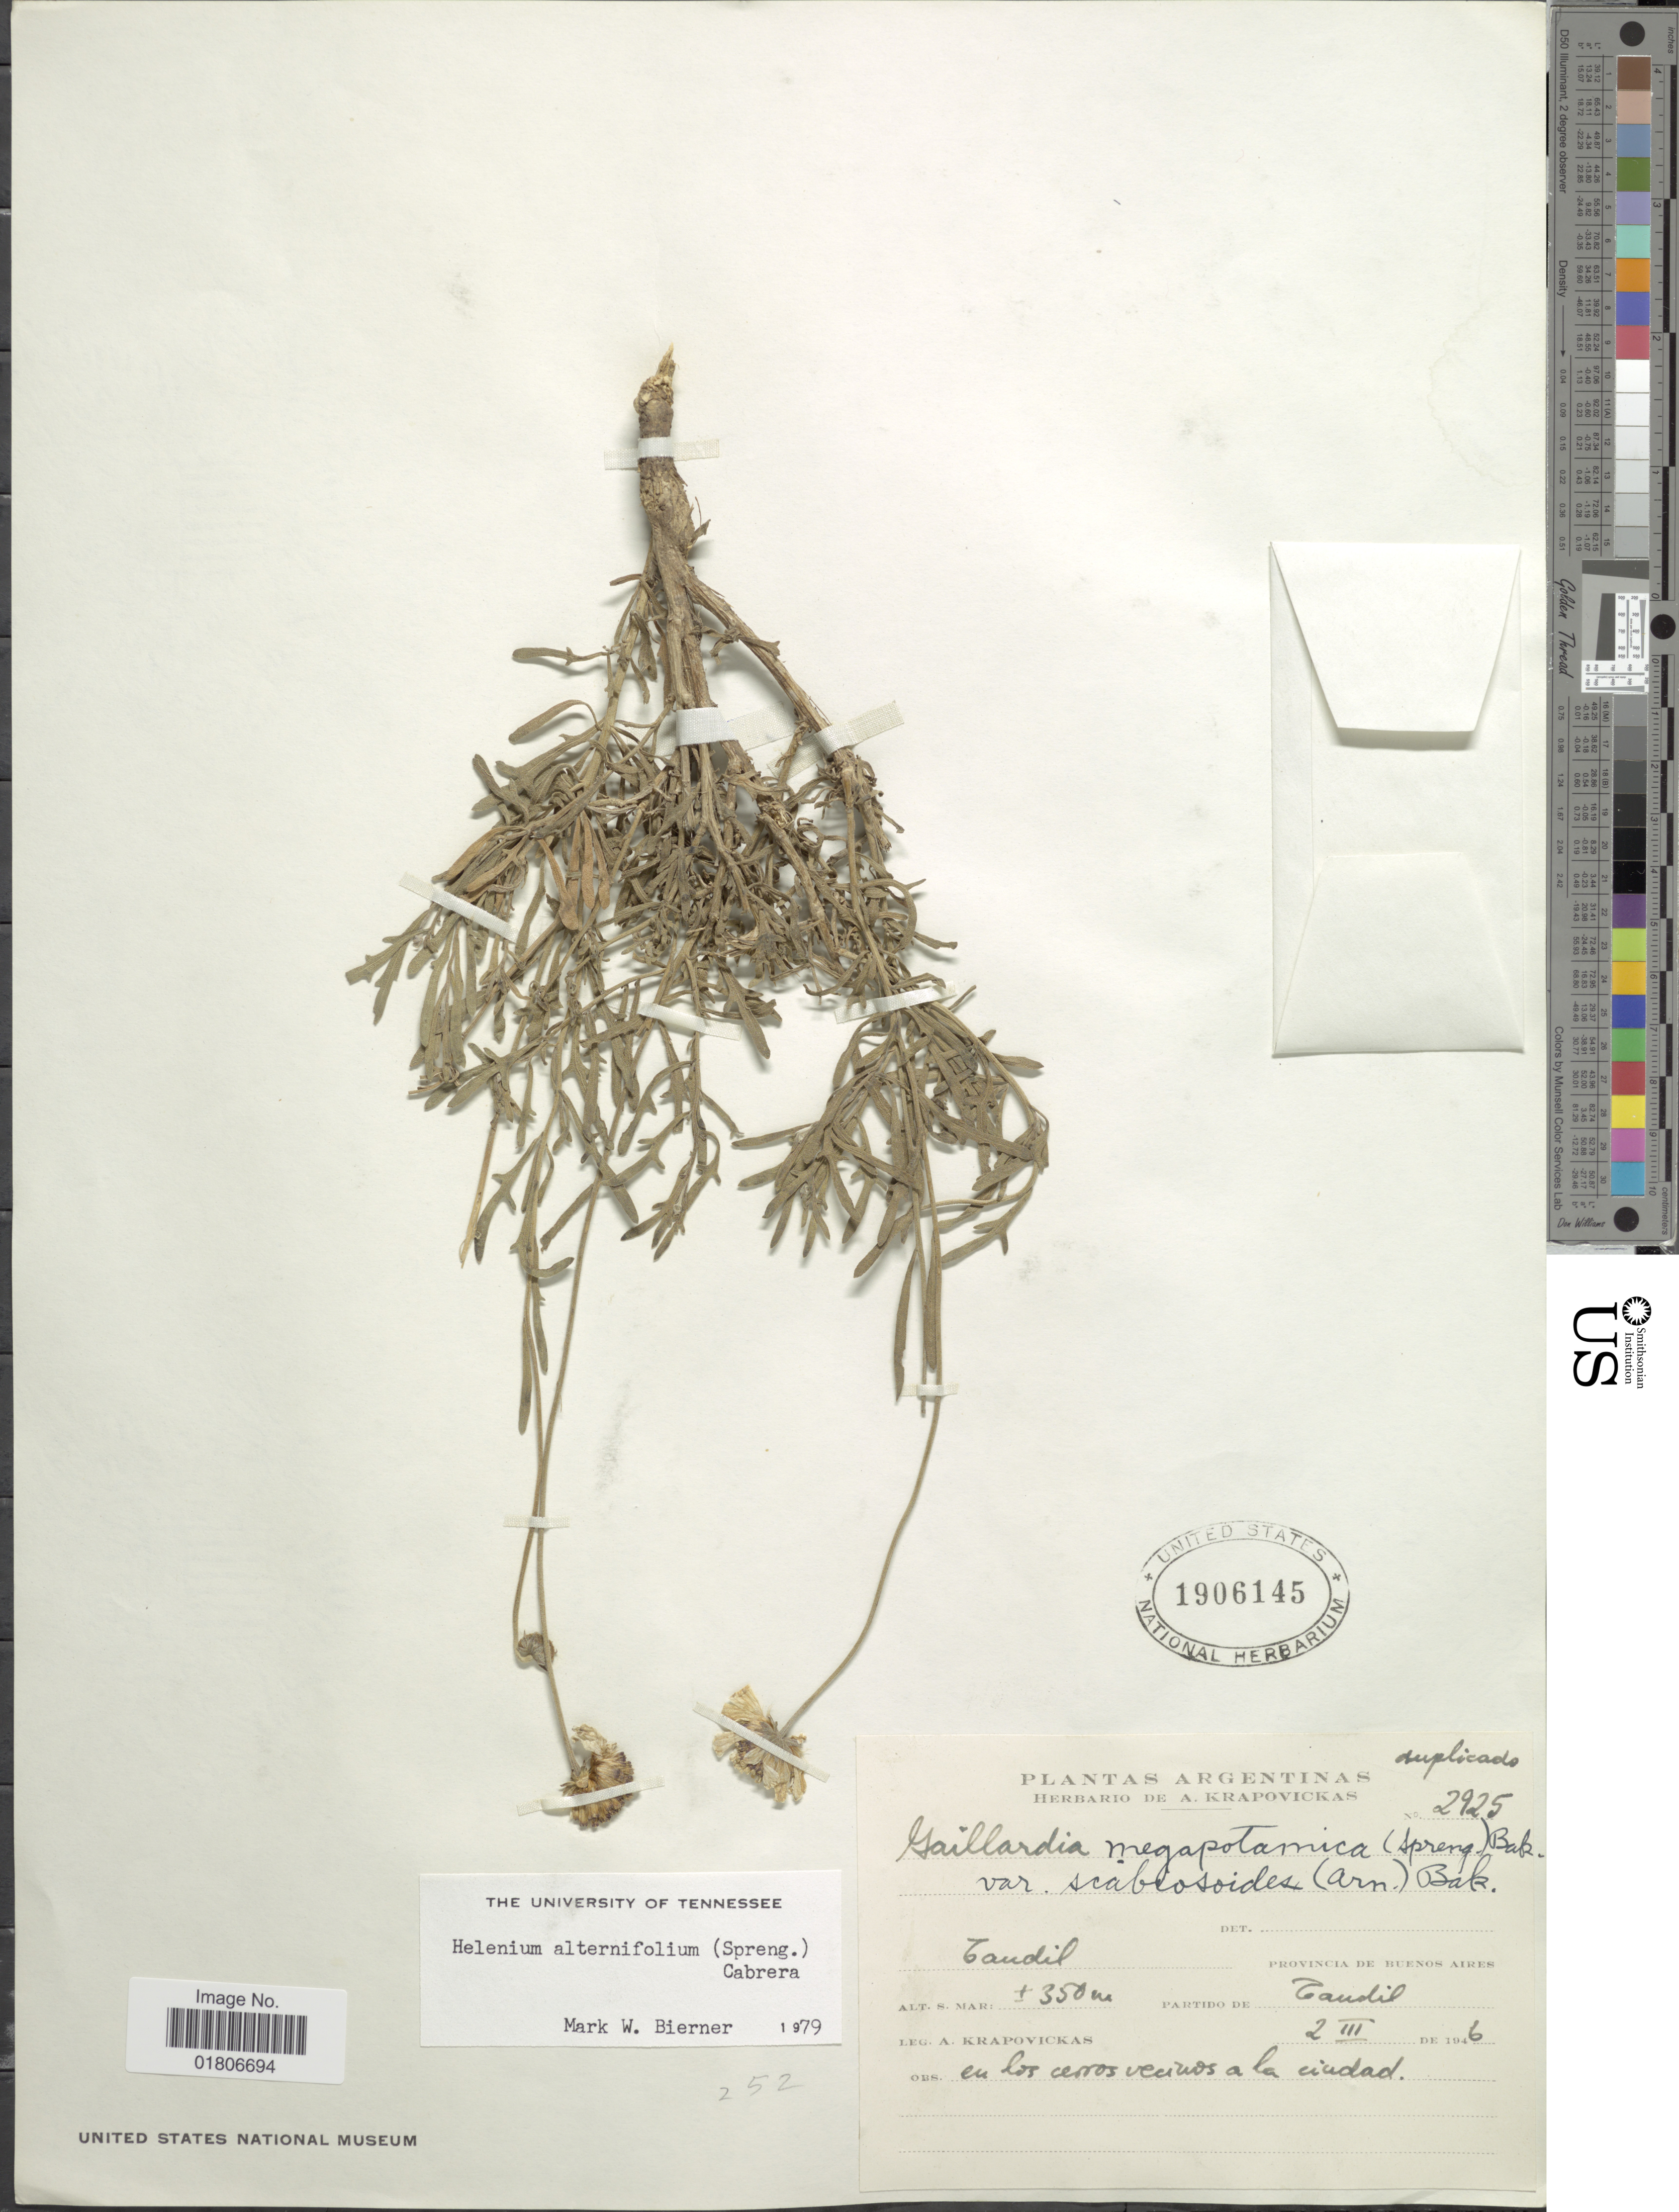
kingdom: Plantae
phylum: Tracheophyta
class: Magnoliopsida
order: Asterales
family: Asteraceae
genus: Helenium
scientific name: Helenium alternifolium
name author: (Spreng.) Cabrera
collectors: A. Krapovickas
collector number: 2925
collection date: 1946-03-02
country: Argentina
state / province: Buenos Aires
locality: Tandil Partido de Tandil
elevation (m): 350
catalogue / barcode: US 1906145